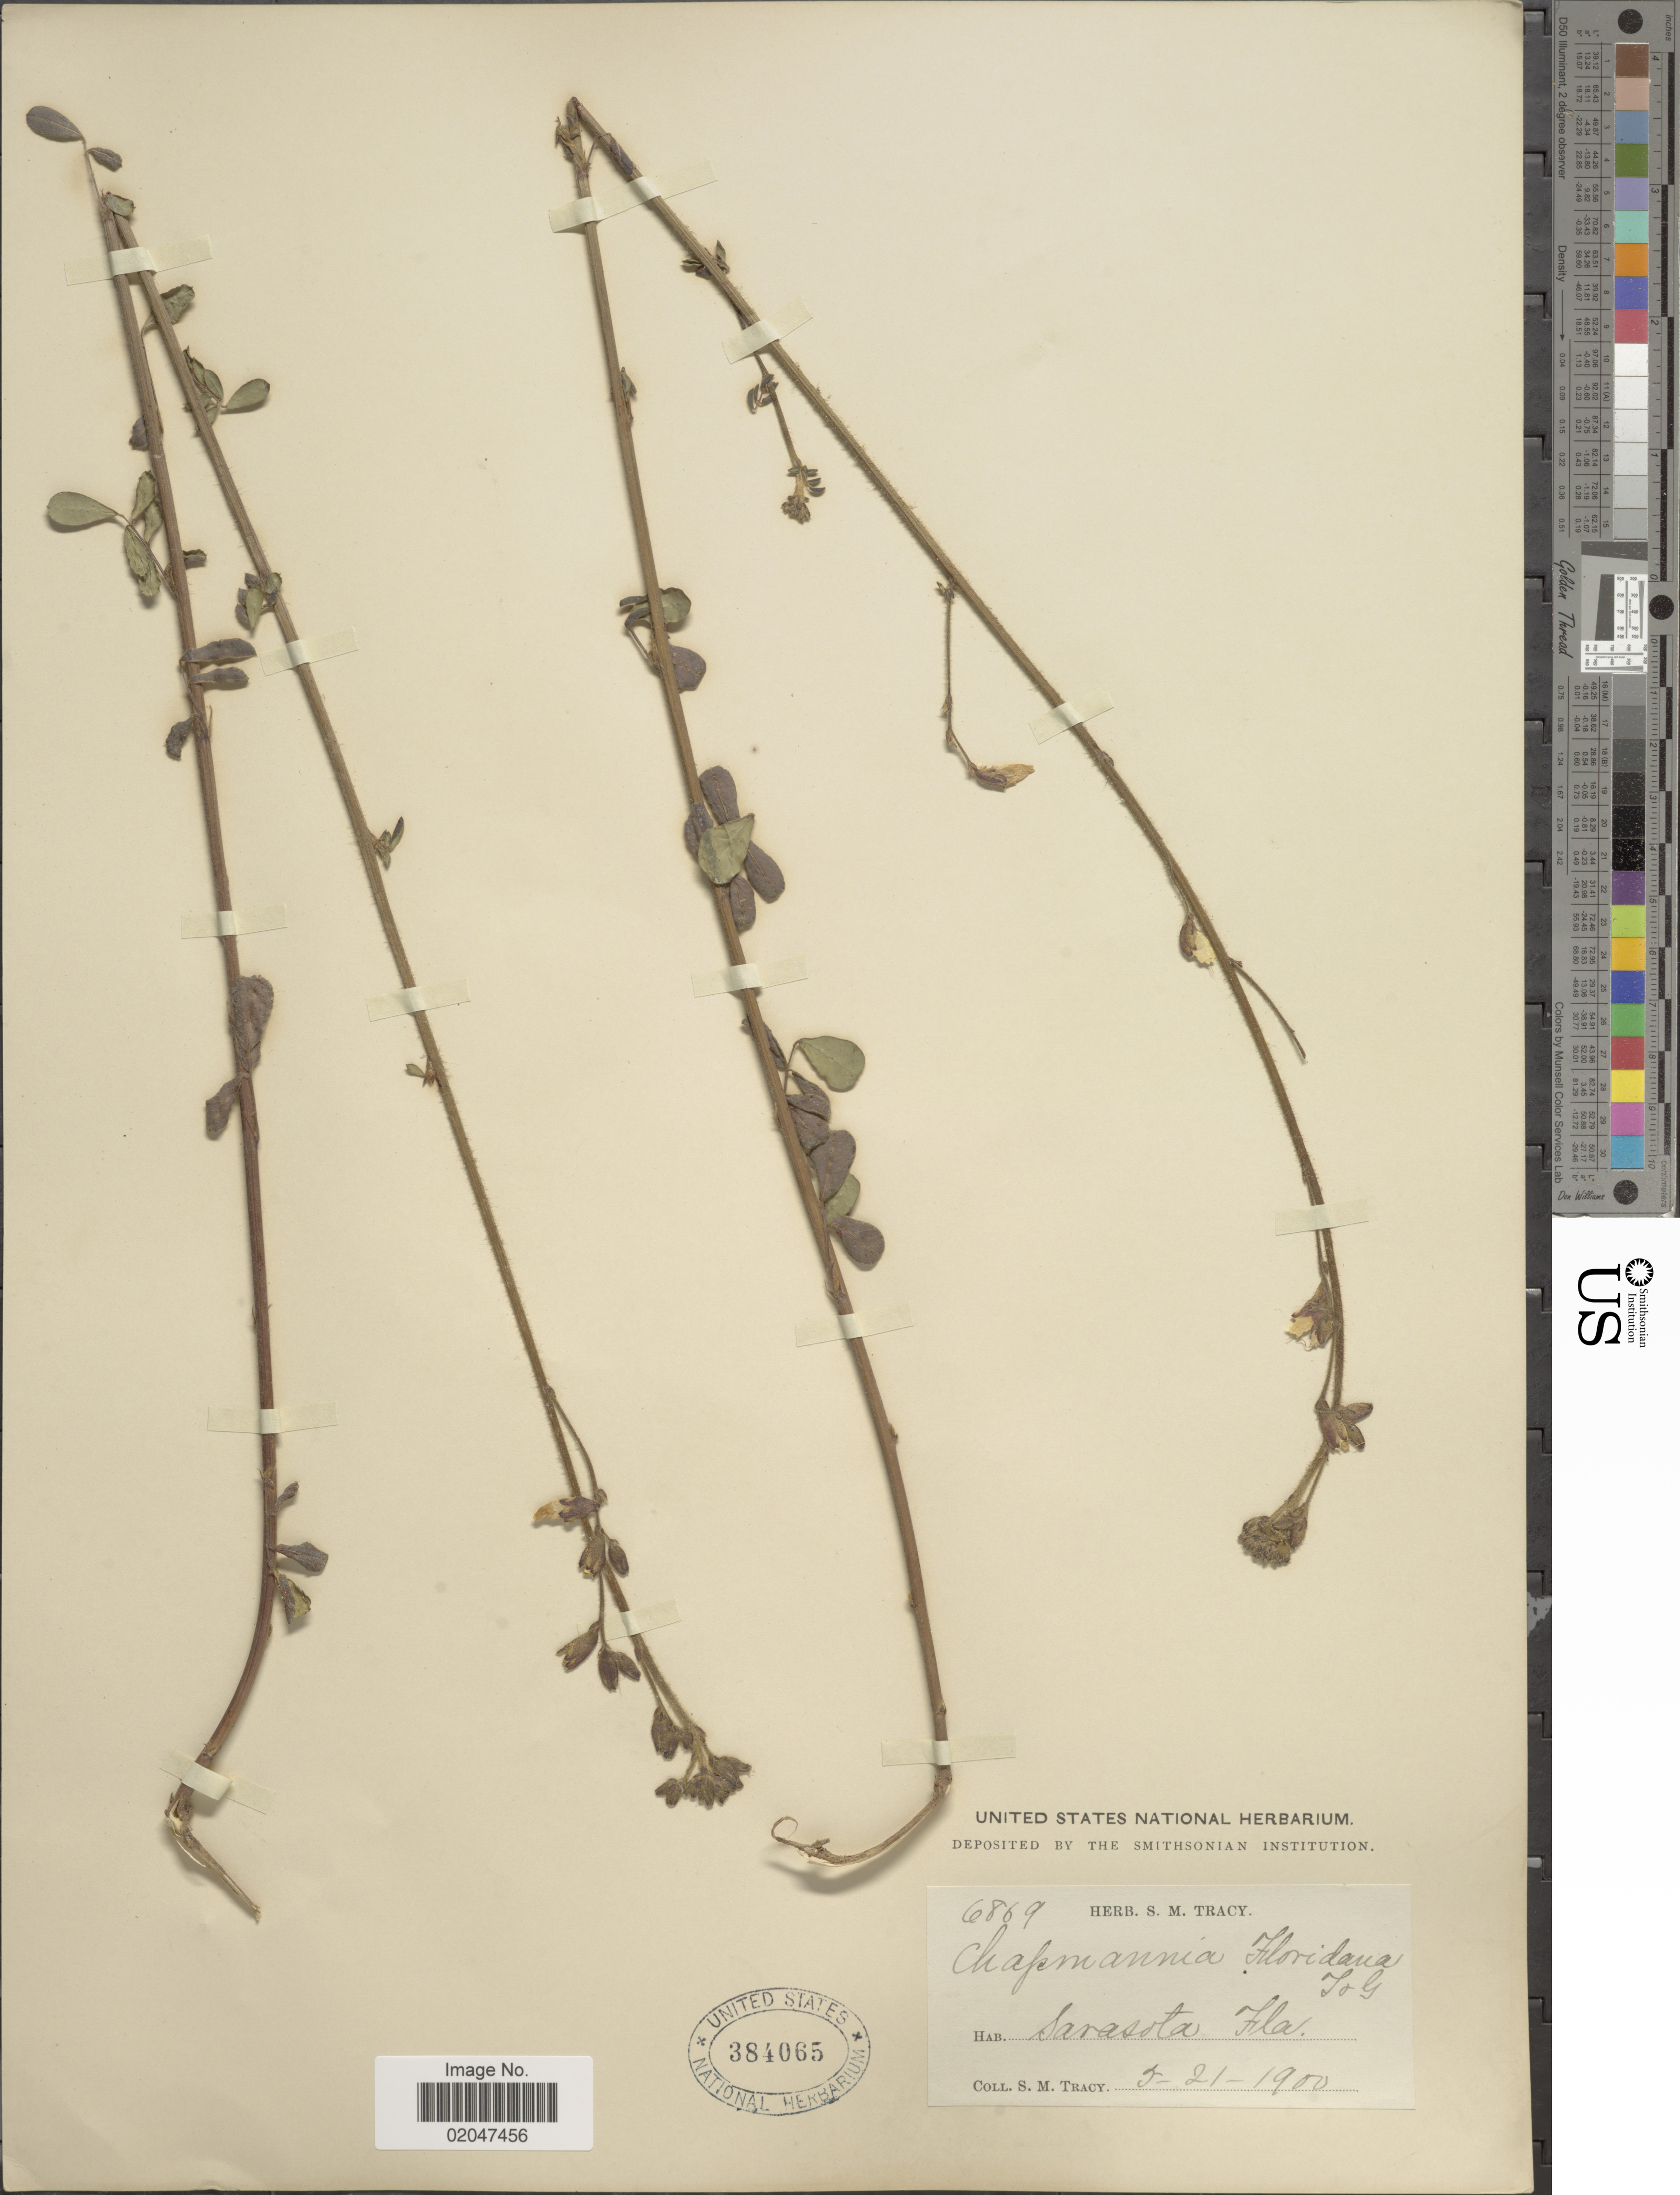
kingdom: Plantae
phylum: Tracheophyta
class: Magnoliopsida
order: Fabales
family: Fabaceae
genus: Chapmannia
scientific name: Chapmannia floridana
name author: Torr. & A. Gray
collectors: S. M. Tracy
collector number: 6869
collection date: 1900-05-21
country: United States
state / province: Florida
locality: Sarasota Fla.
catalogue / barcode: US 384065